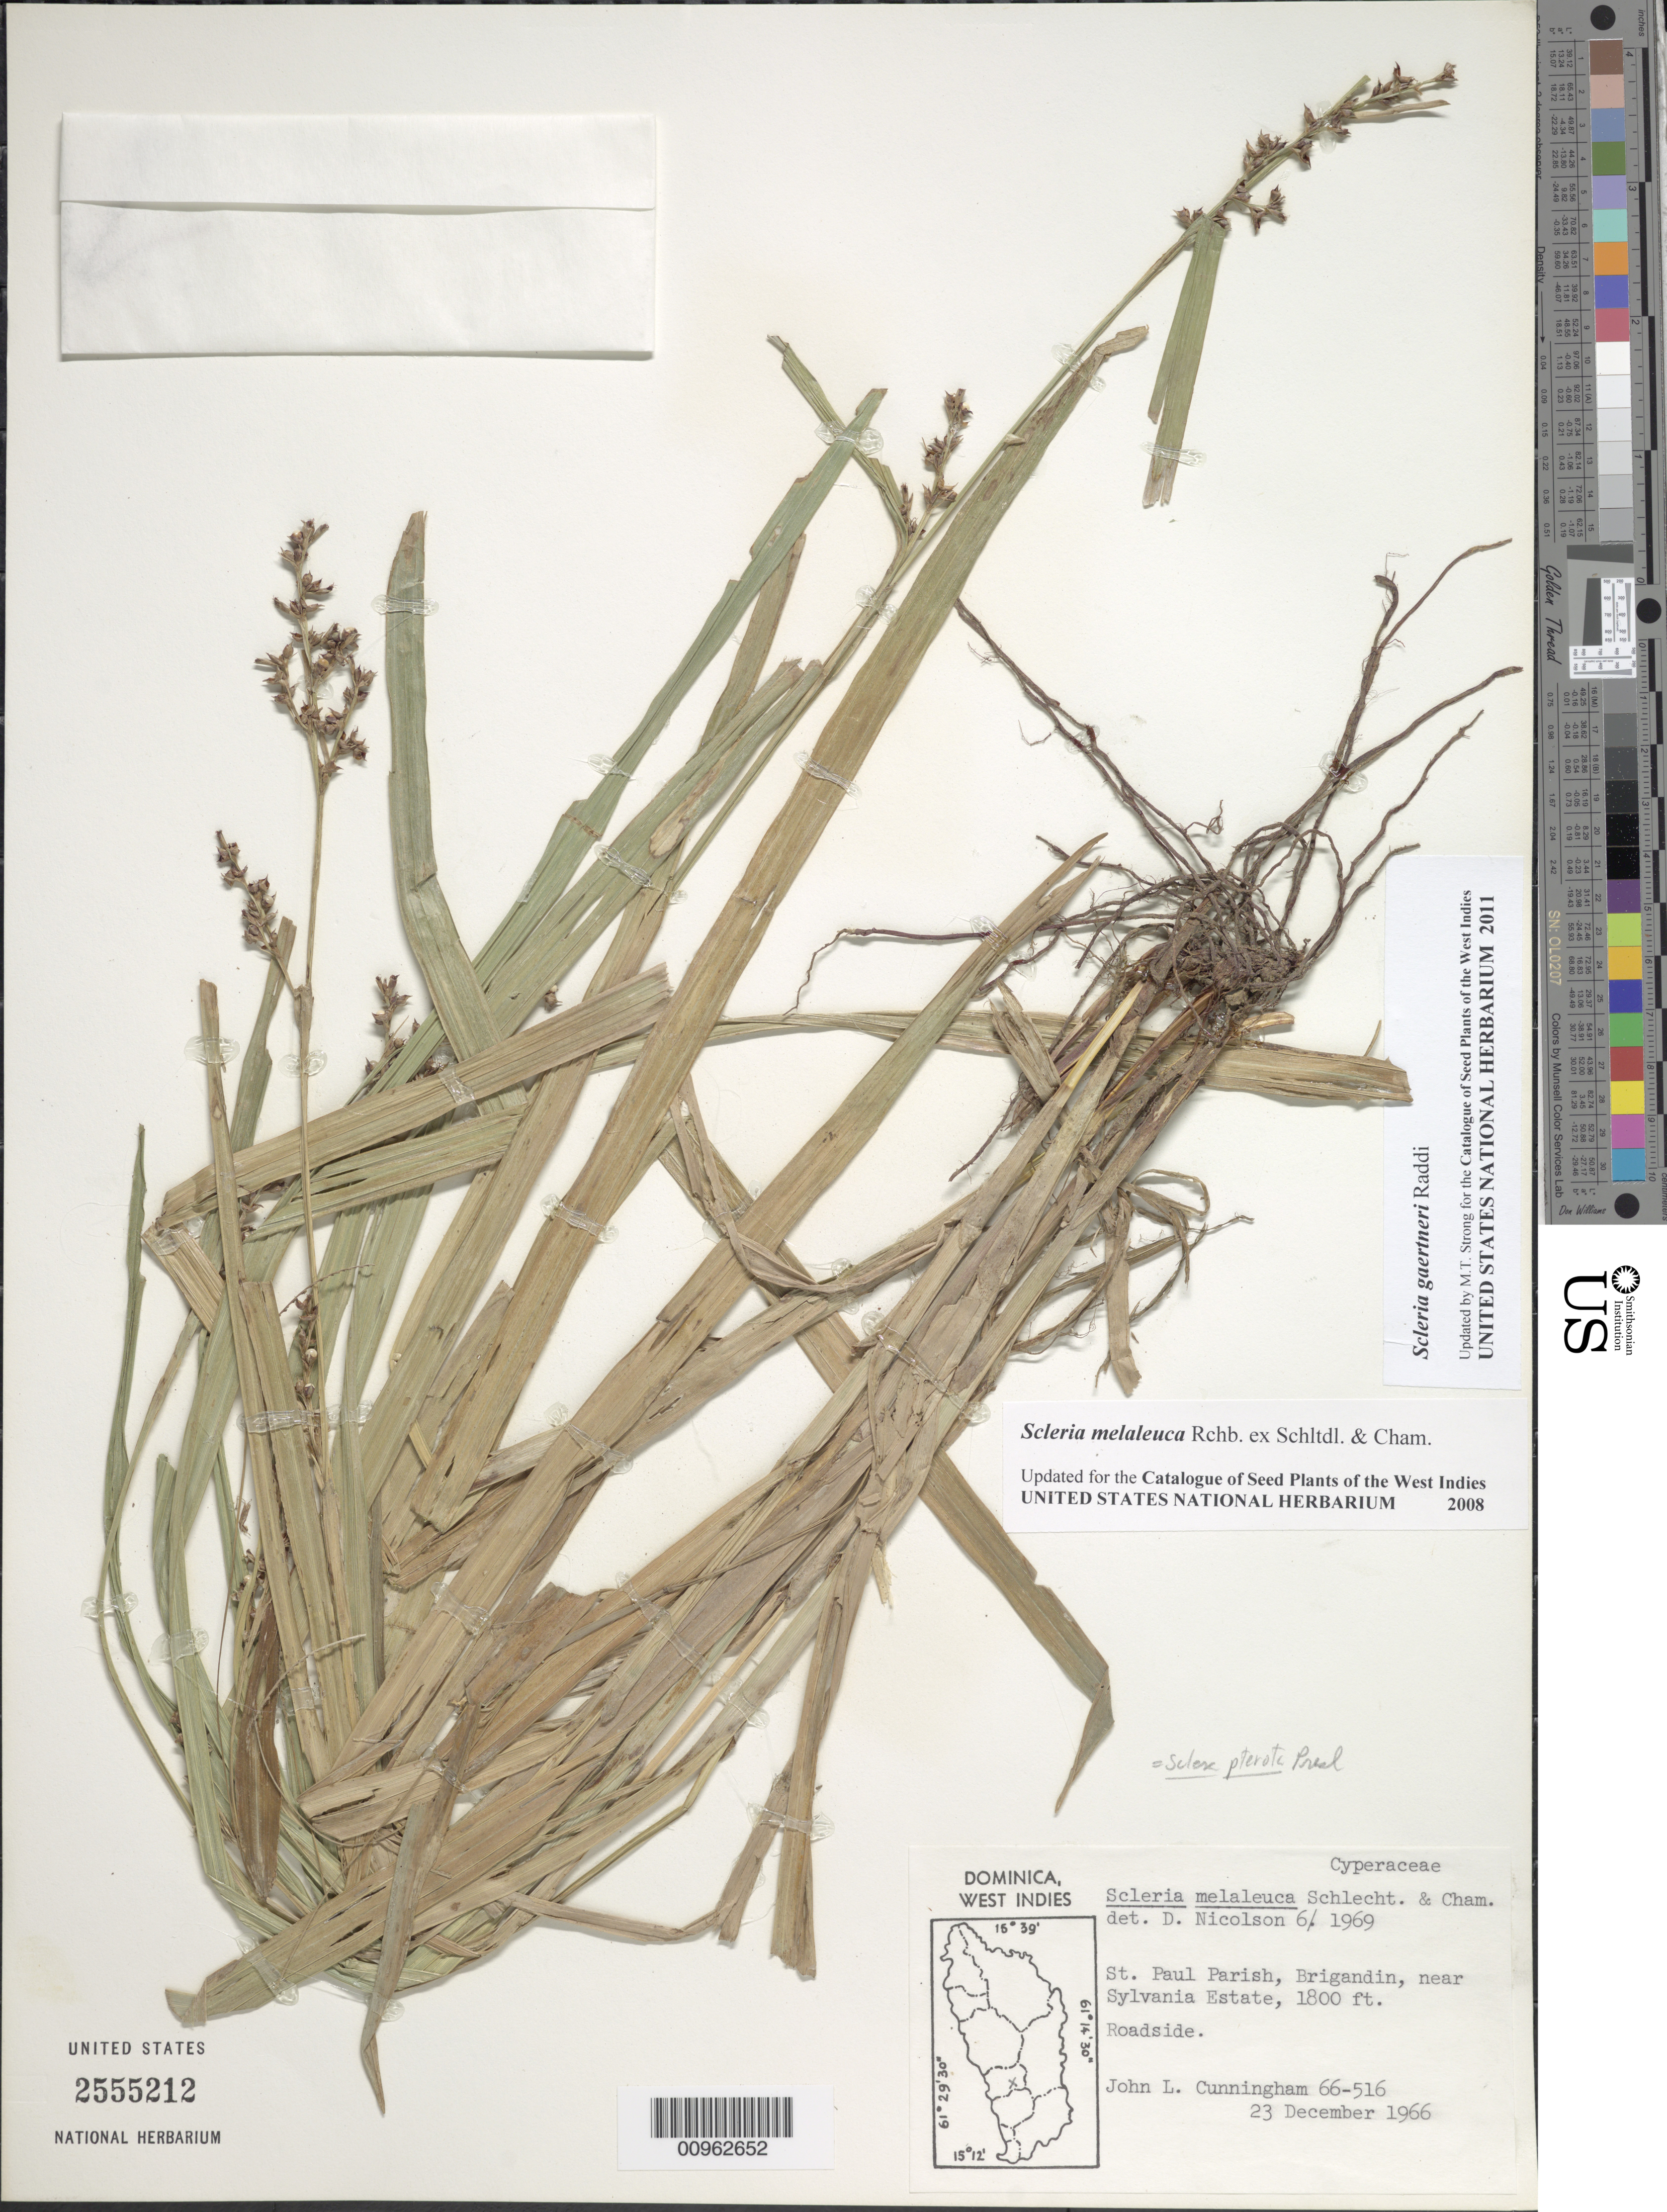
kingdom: Plantae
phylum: Tracheophyta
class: Liliopsida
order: Poales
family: Cyperaceae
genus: Scleria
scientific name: Scleria gaertneri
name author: Raddi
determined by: Strong, M. T., (US), Smithsonian Institution - National Museum of Natural History (UNITED STATES)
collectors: J. Cunningham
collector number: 66516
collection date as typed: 23 Dec 1966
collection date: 1966-12-23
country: Dominica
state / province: St. Paul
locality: Brigandin, near Sylvania Estate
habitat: Roadside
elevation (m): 549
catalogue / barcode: US 2555212